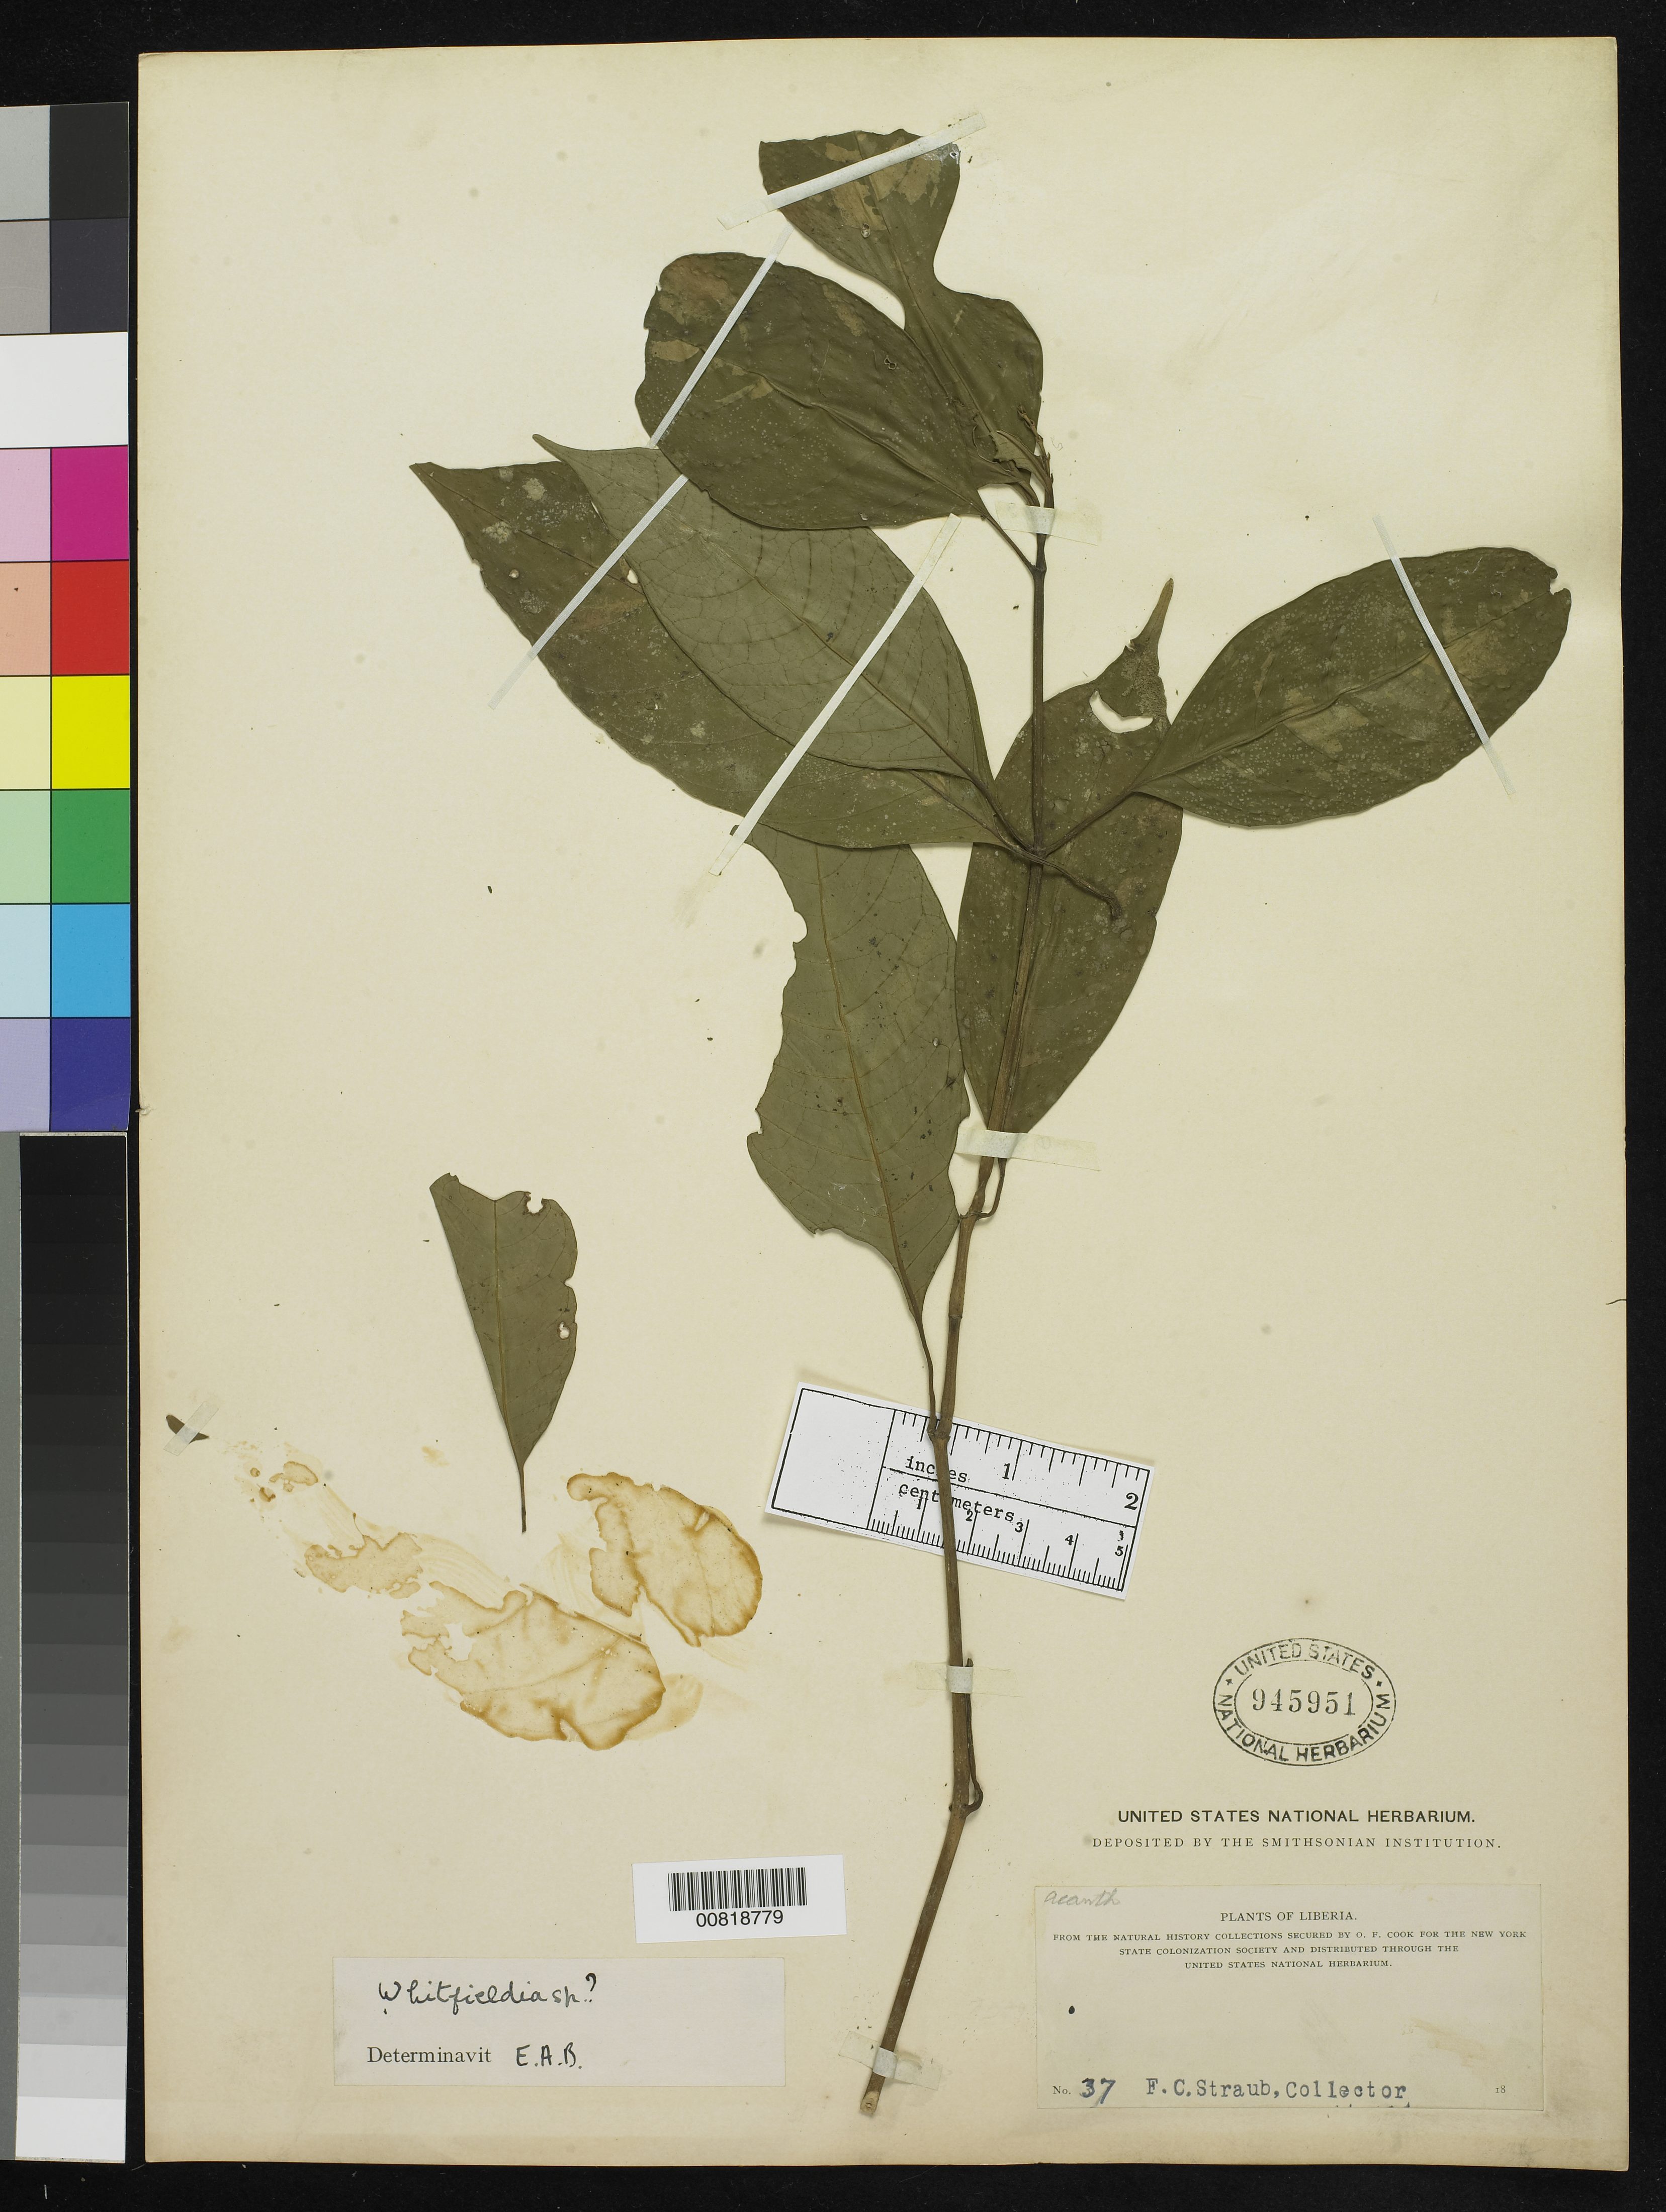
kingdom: Plantae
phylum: Tracheophyta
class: Magnoliopsida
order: Lamiales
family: Acanthaceae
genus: Whitfieldia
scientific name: Whitfieldia sp.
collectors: F. Straub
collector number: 37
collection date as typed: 18--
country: Liberia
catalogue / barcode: US 945951